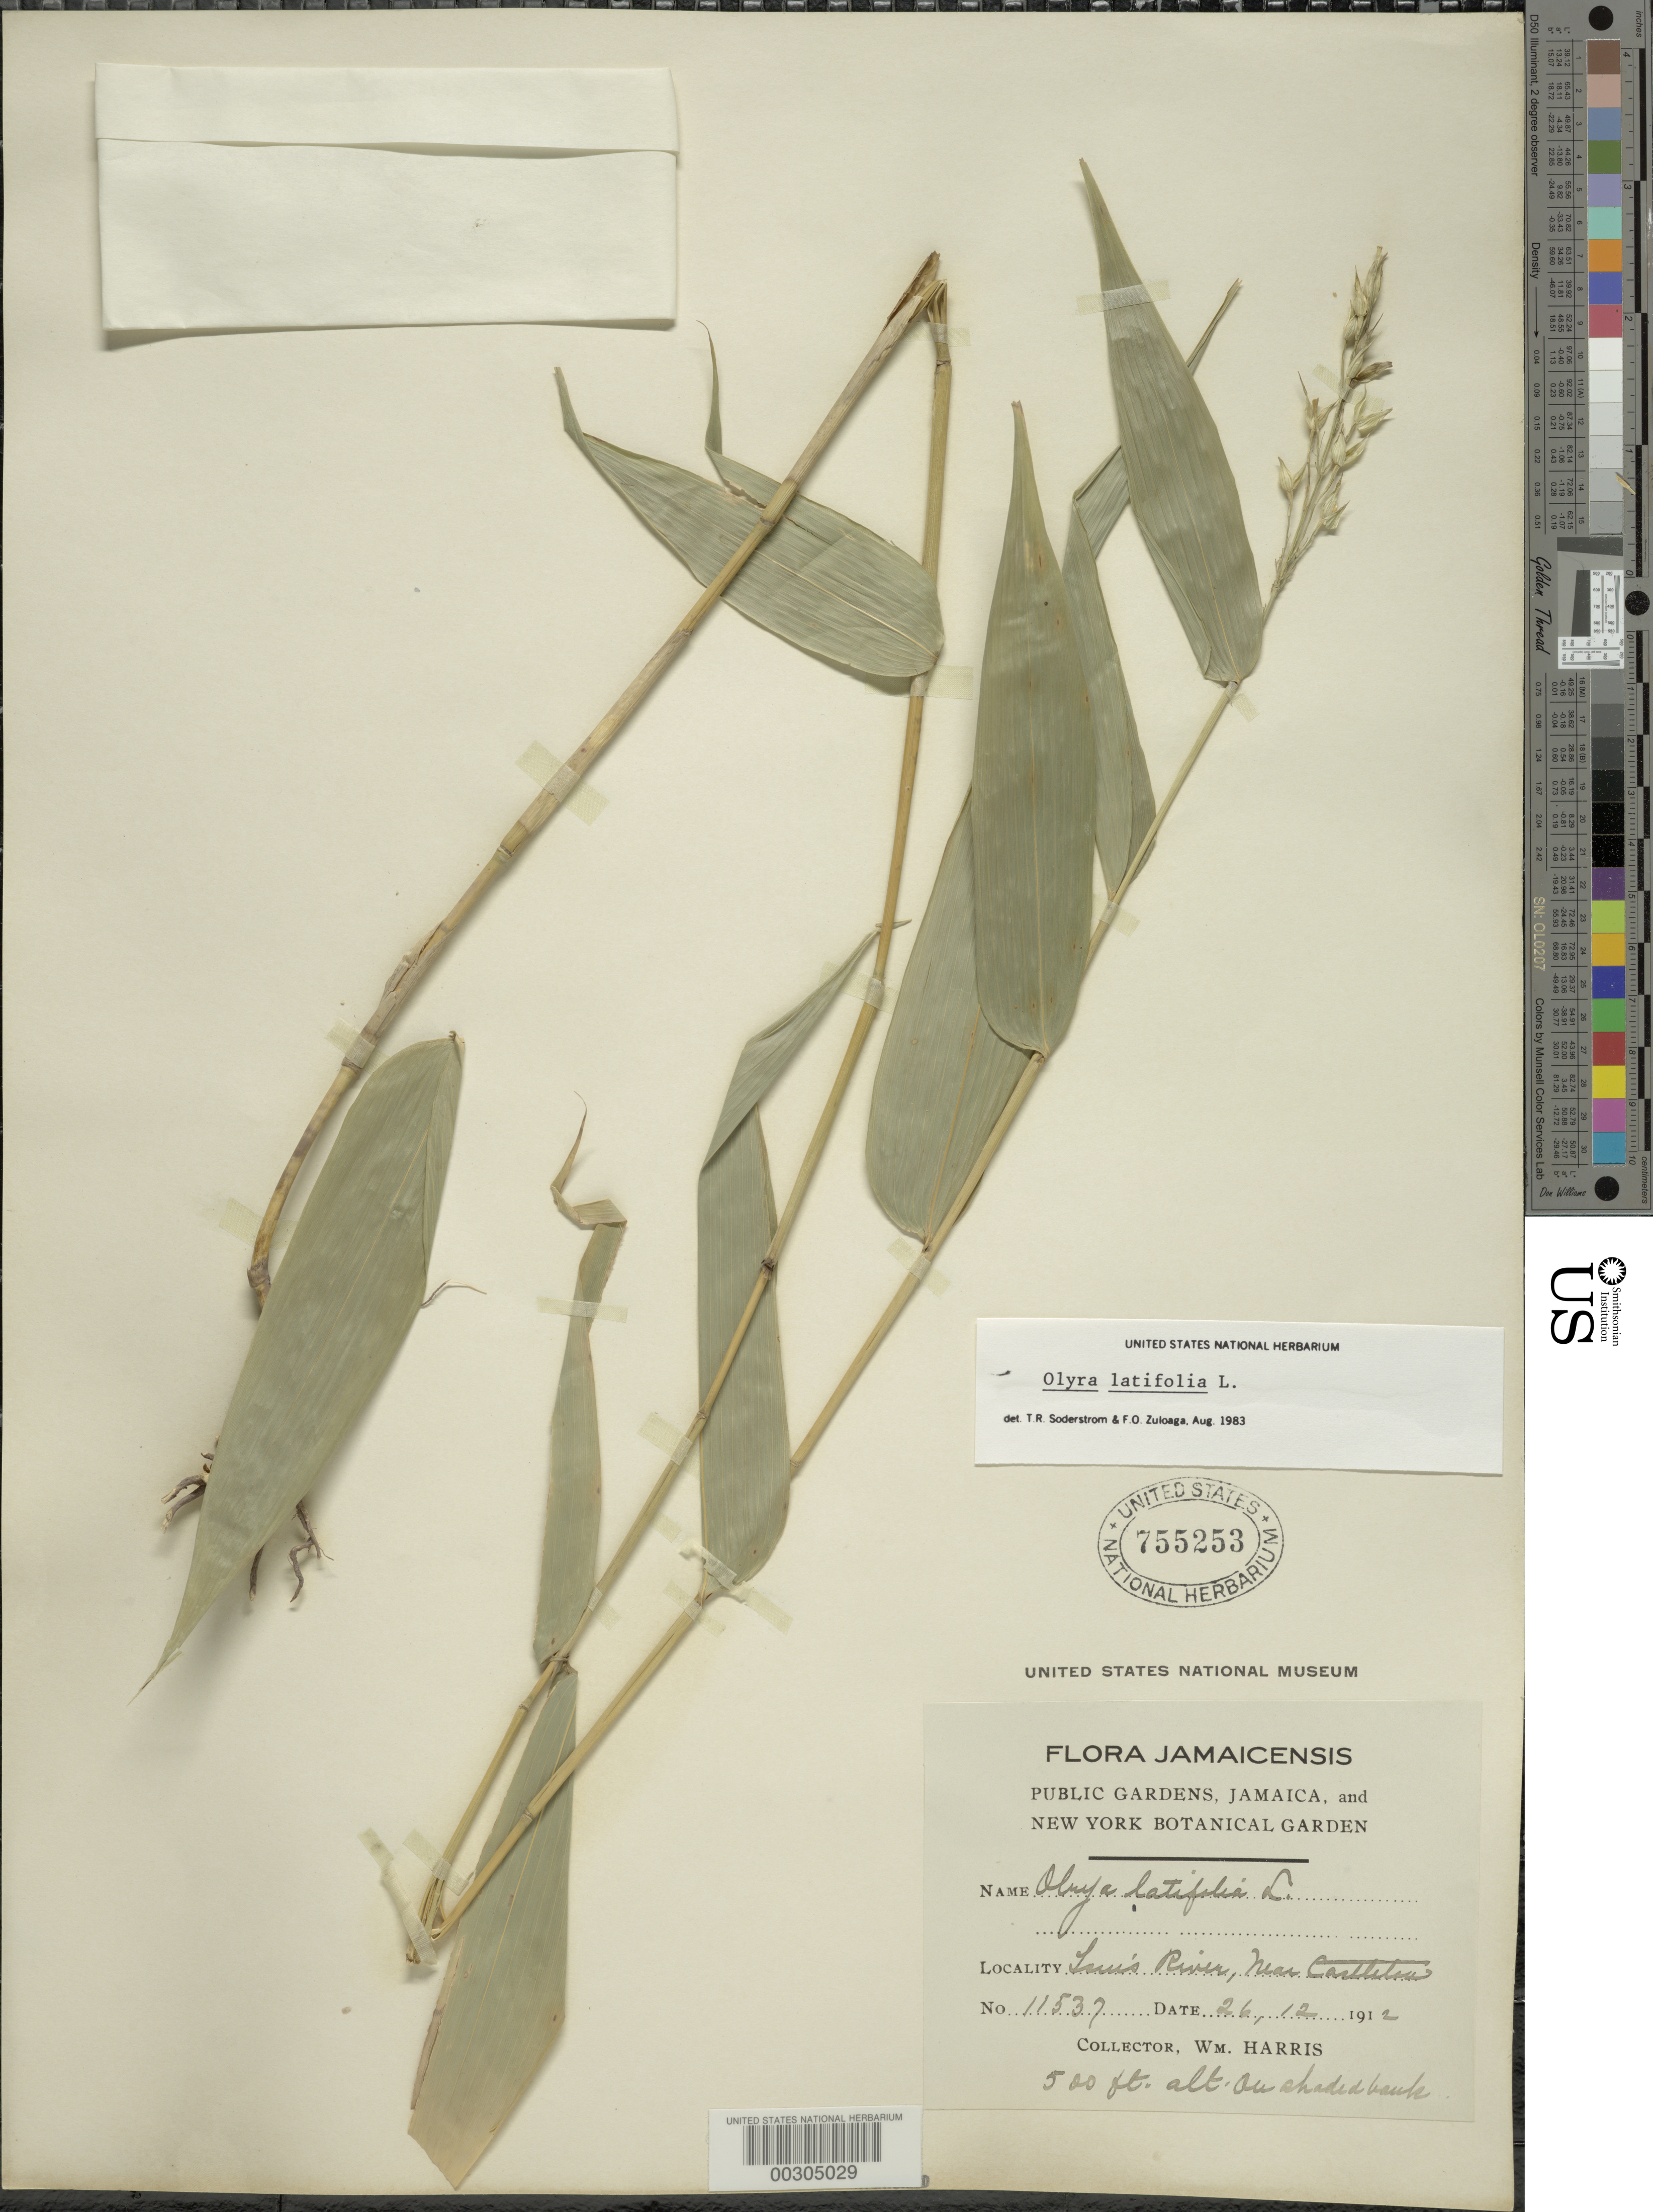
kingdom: Plantae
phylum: Tracheophyta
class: Liliopsida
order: Poales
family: Poaceae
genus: Olyra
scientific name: Olyra latifolia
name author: L.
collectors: W. H. Harris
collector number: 11537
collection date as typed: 26 Dec 1912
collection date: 1912-12-26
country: Jamaica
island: Greater Antilles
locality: Louis r., castleton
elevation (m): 153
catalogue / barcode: US 755253